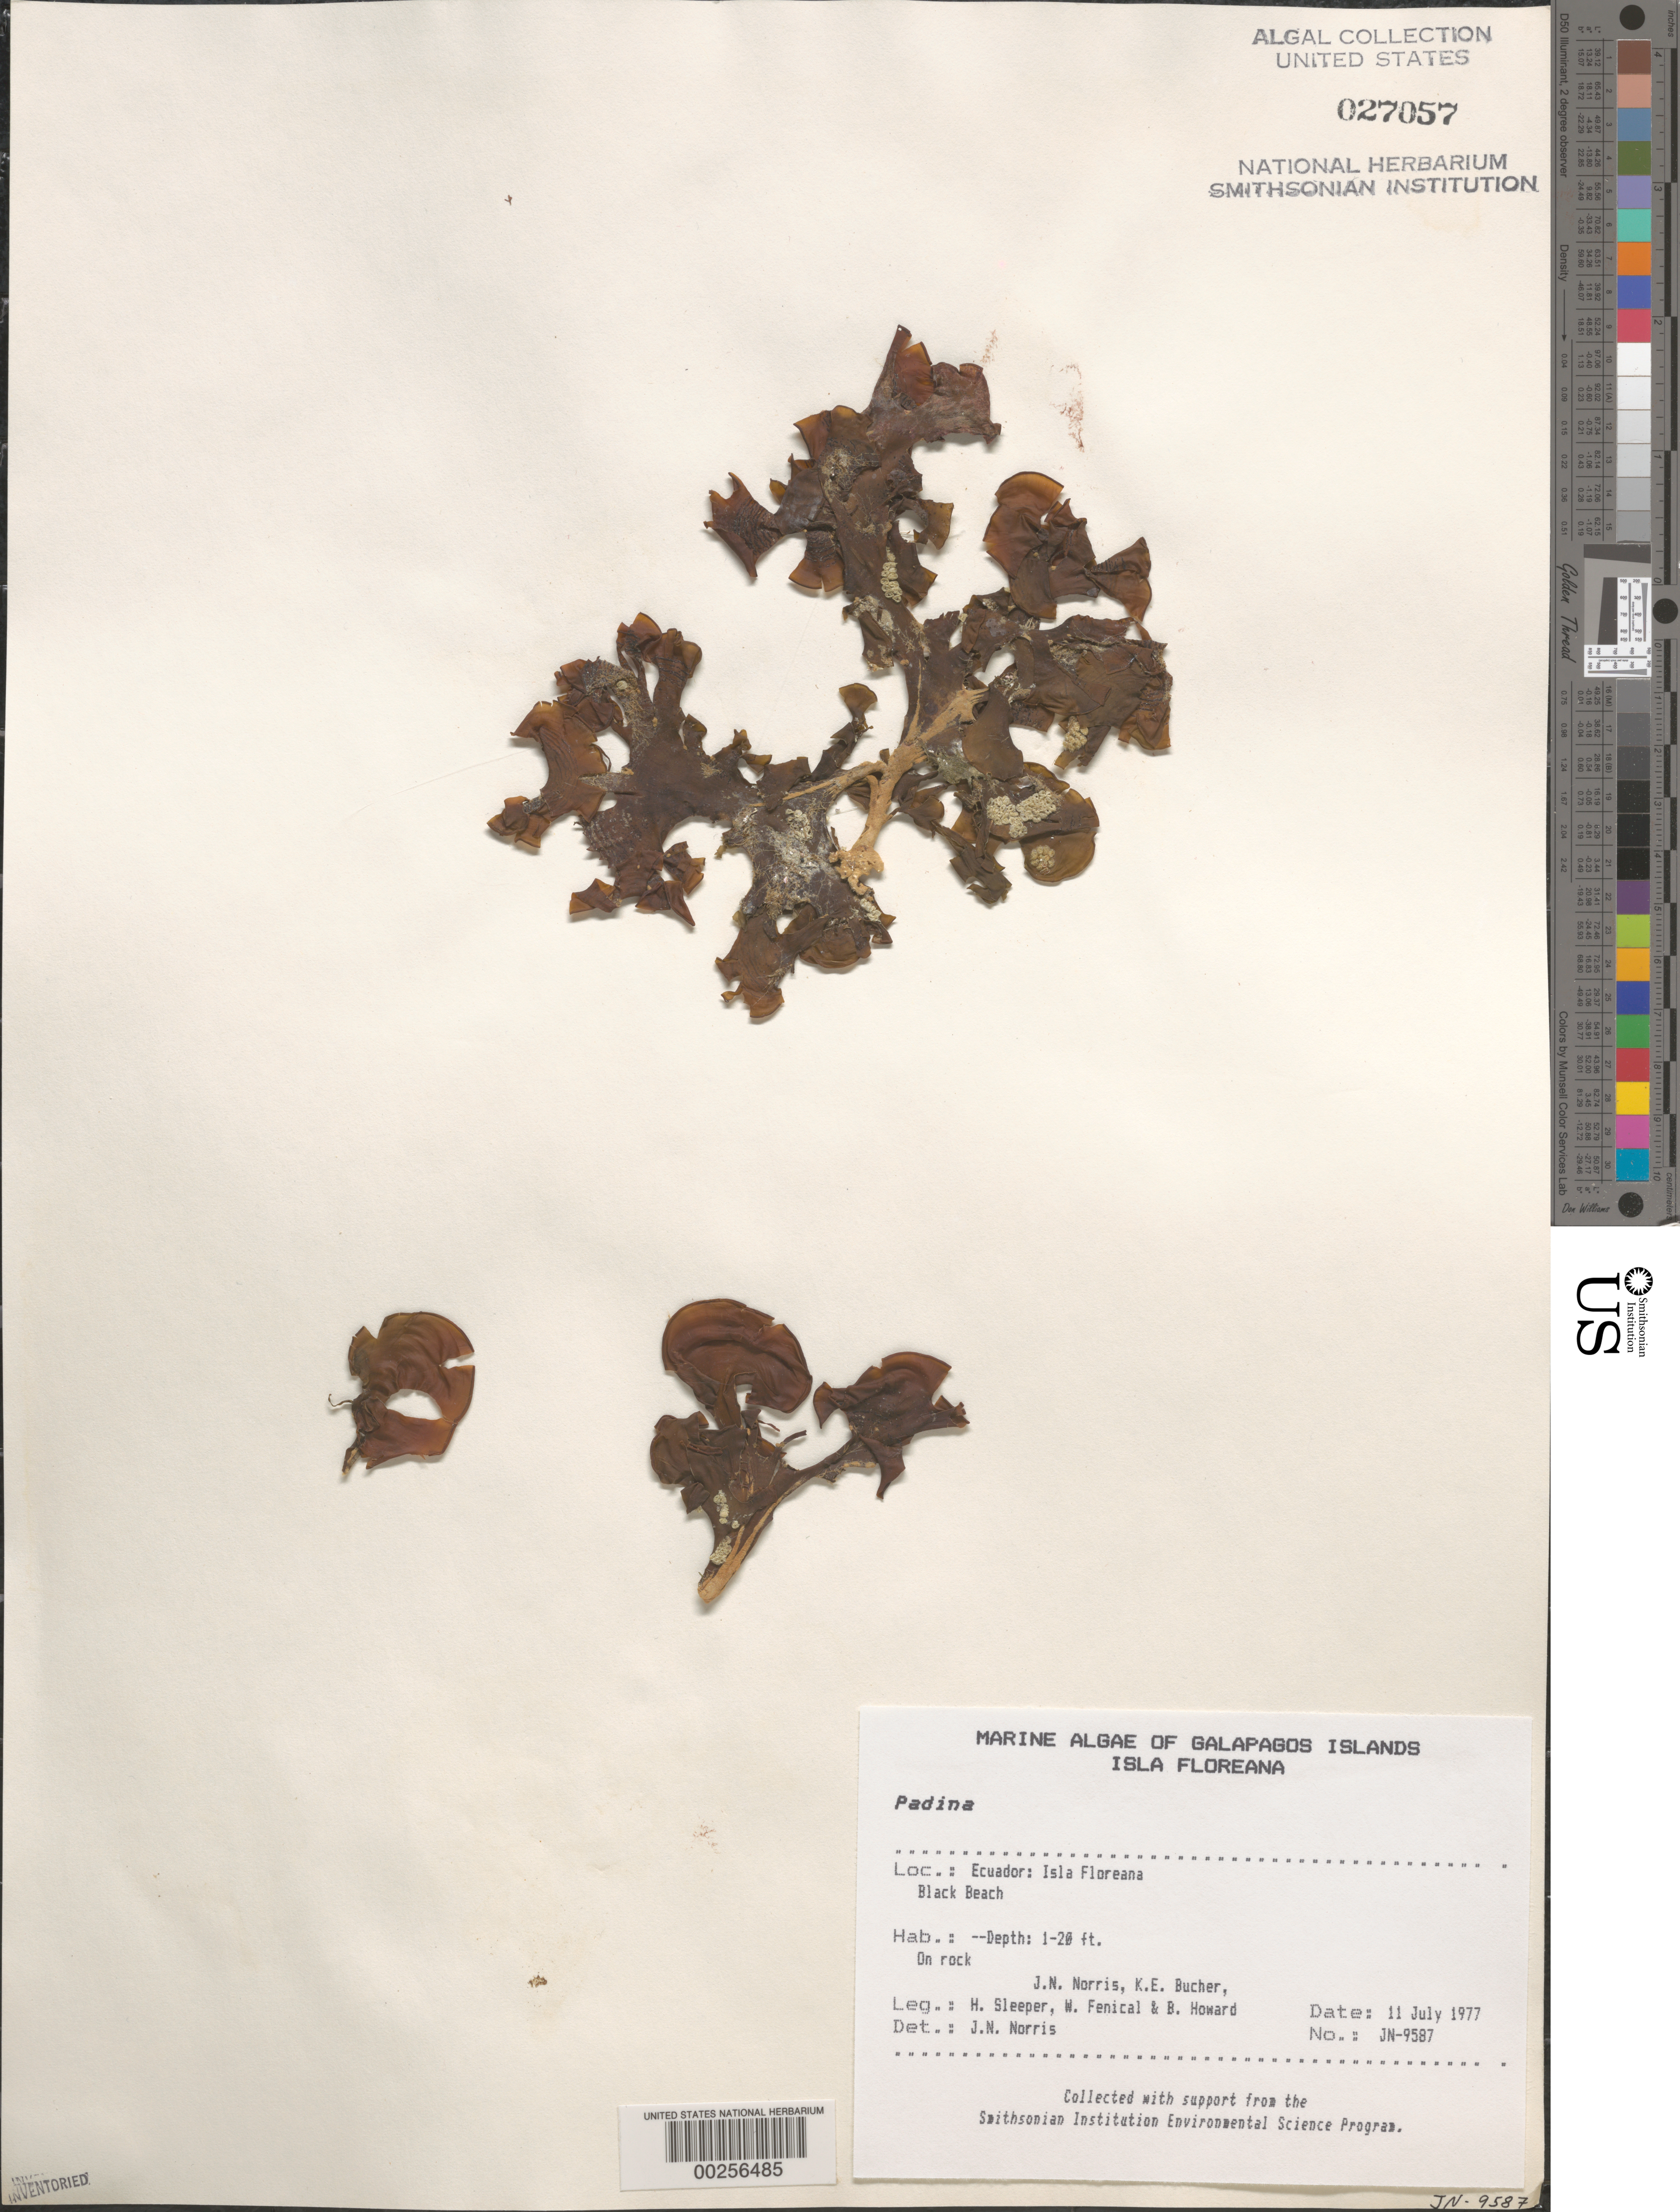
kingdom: Chromista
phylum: Ochrophyta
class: Phaeophyceae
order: Dictyotales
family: Dictyotaceae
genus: Padina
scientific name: Padina sp.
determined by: Norris, James N.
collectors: J. N. Norris, K. E. Bucher, H. Sleeper, W. Fenical & B. Howard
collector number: JN-9587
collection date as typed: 11 Jul 1977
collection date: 1977-07-11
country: Ecuador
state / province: Colón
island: Floreana [Charles, Santa Maria]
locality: Black Beach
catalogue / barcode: US 27057